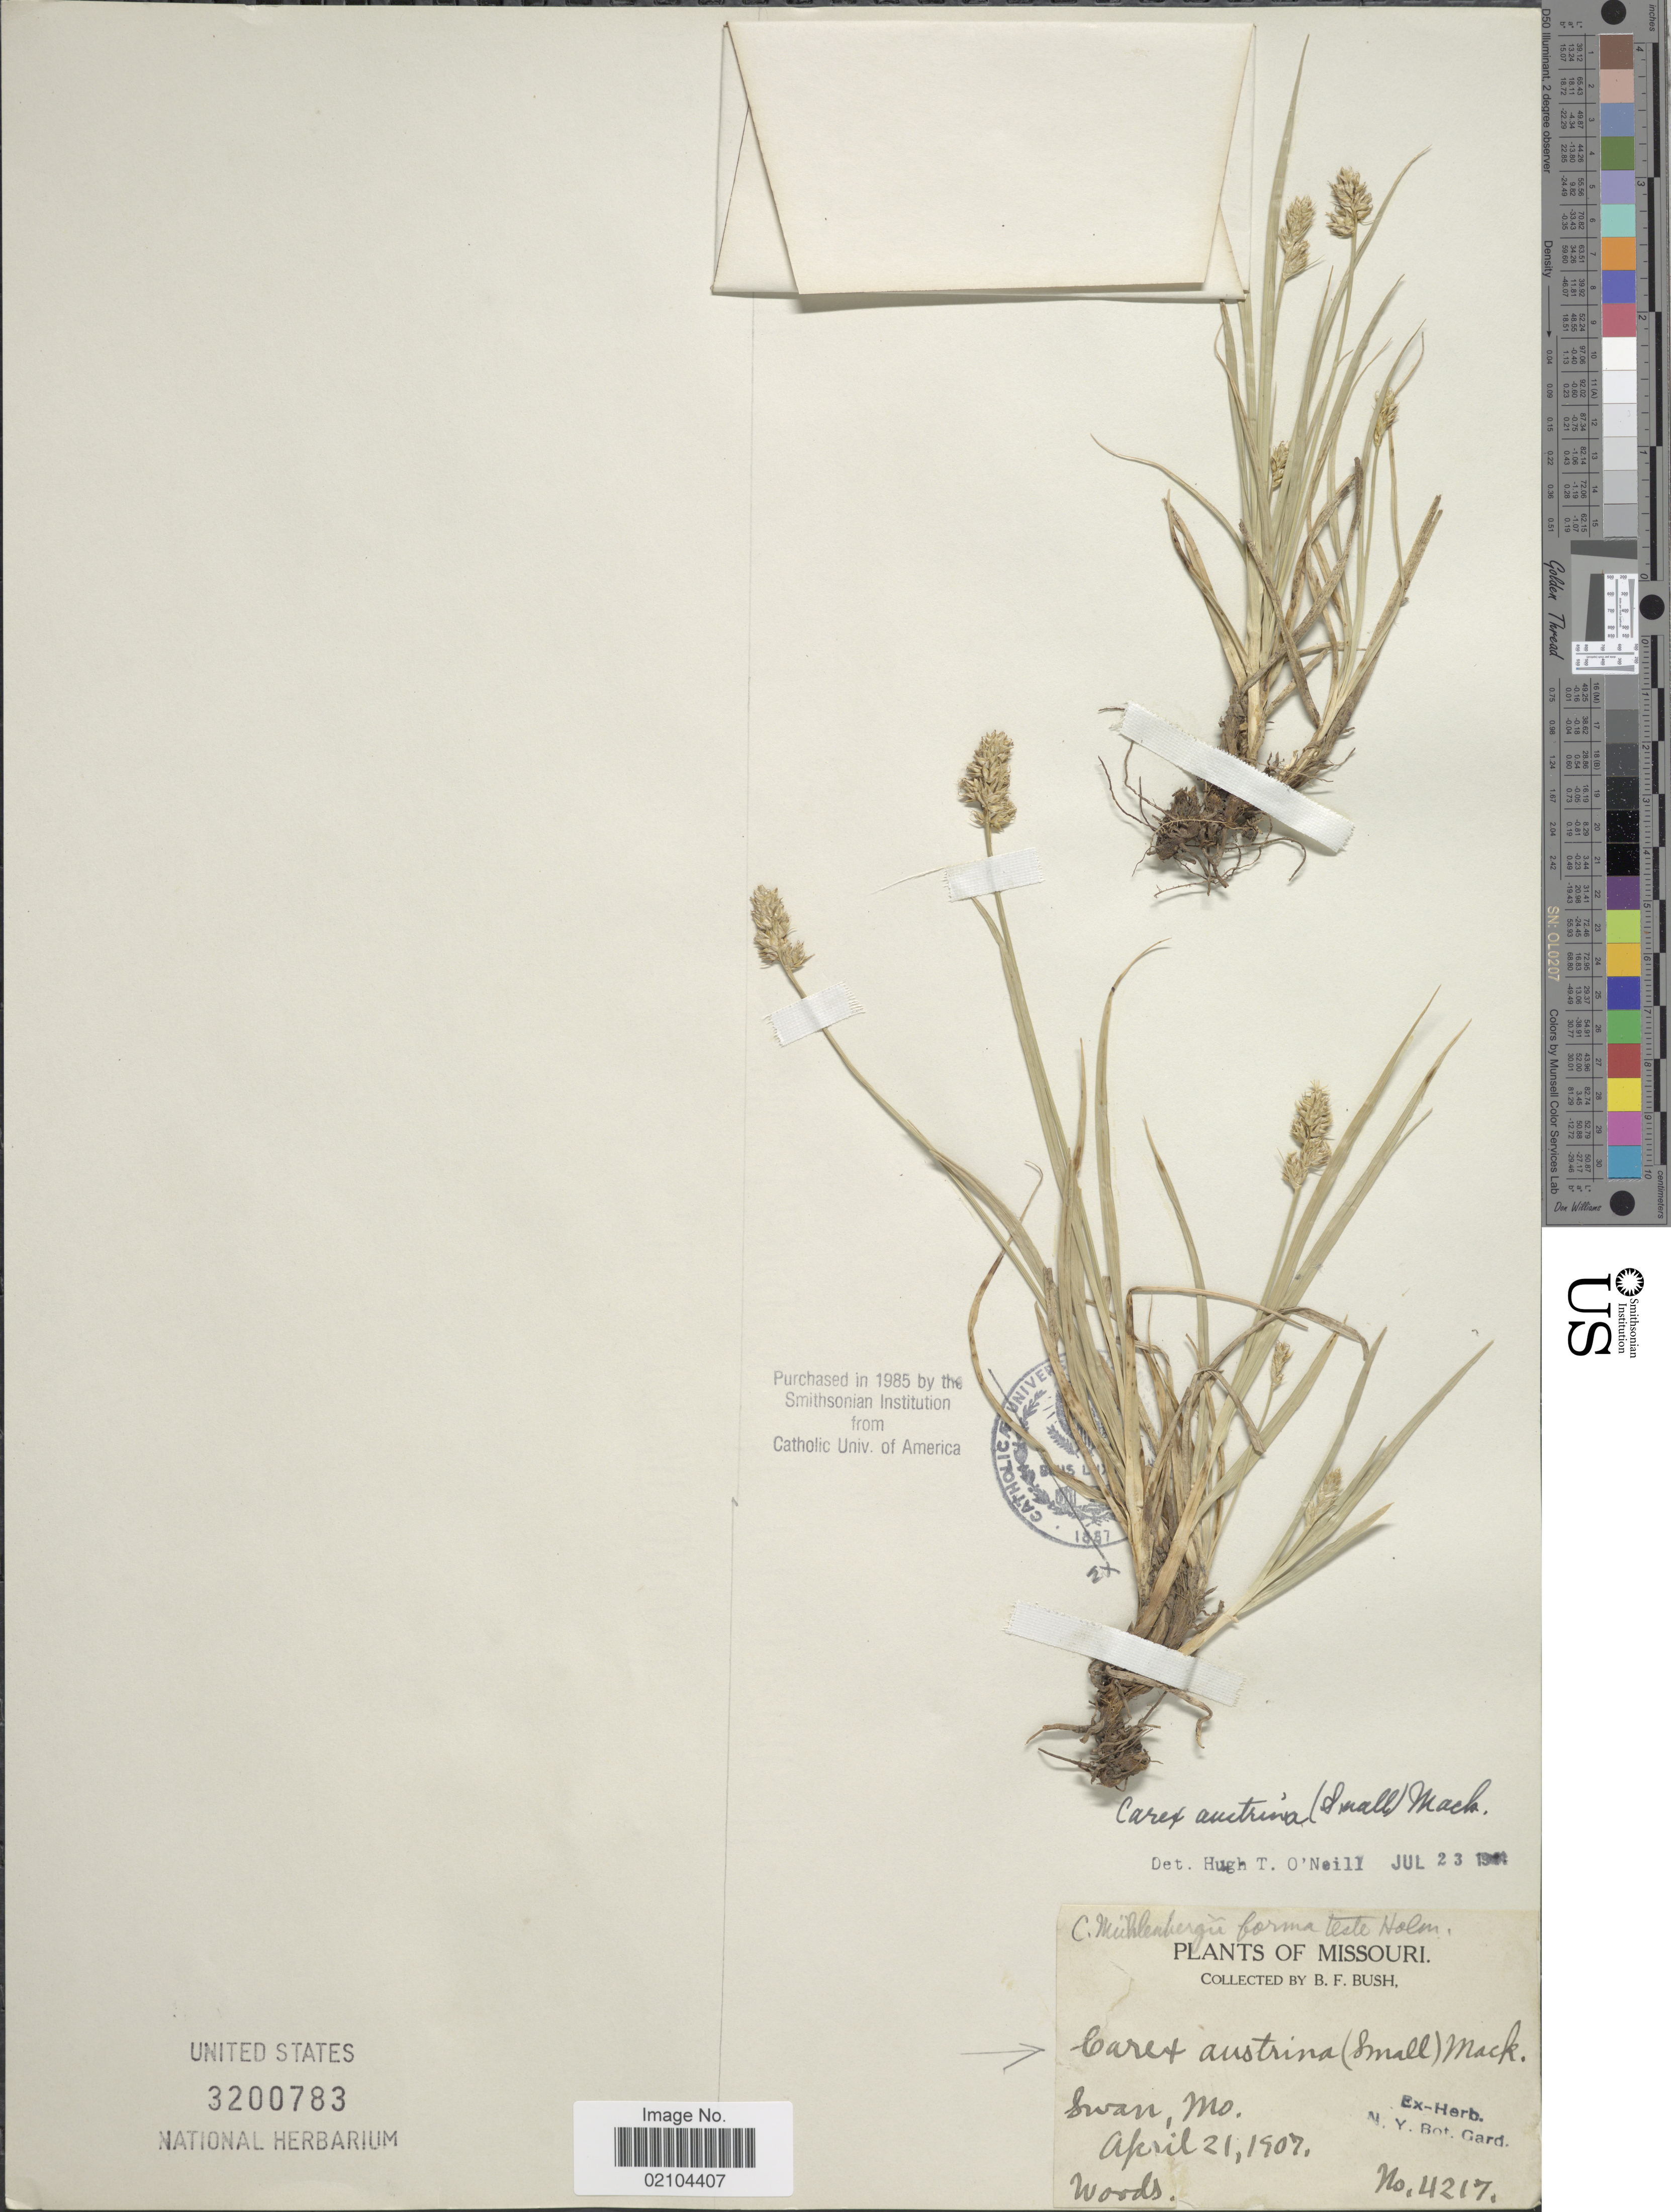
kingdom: Plantae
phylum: Tracheophyta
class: Liliopsida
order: Poales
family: Cyperaceae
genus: Carex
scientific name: Carex austrina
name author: Mack.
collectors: B. F. Bush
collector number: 4217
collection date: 1907-04-21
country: United States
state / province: Missouri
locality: Swan, woods.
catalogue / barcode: US 3200783